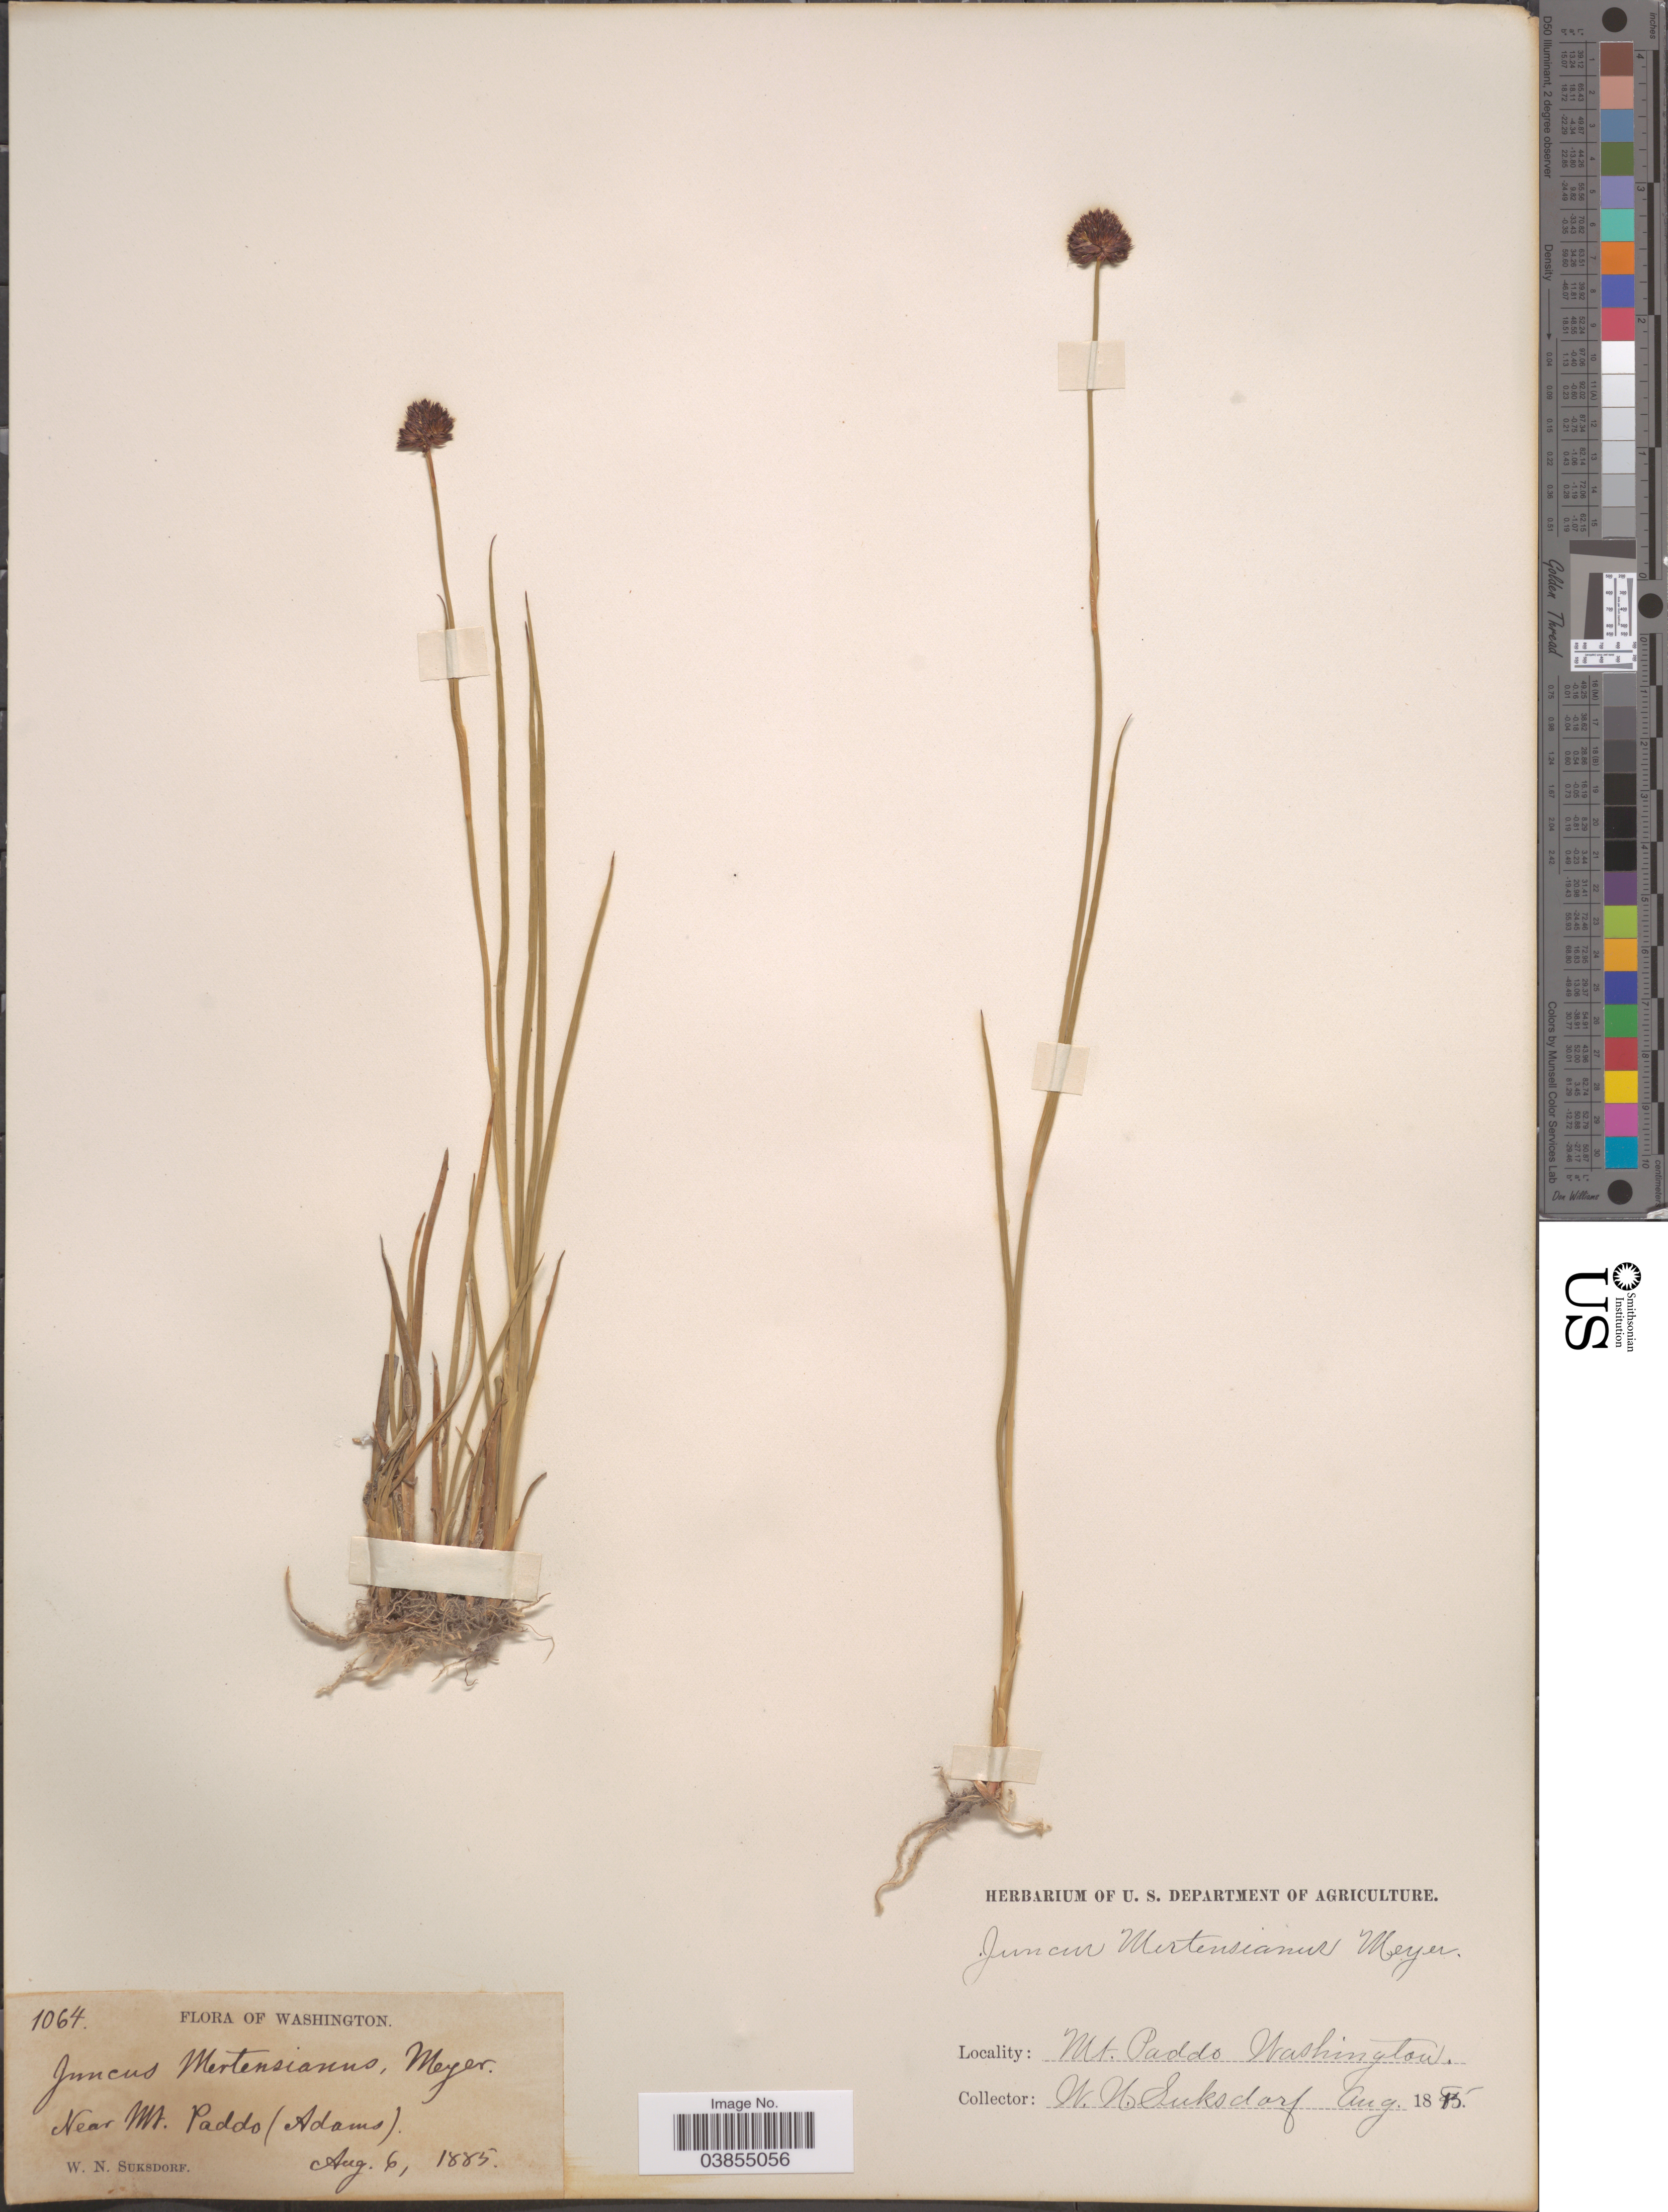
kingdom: Plantae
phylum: Tracheophyta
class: Liliopsida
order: Poales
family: Juncaceae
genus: Juncus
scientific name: Juncus mertensianus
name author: Bong.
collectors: W. N. Suksdorf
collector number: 1064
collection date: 1885-08-06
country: United States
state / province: Washington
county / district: Skamania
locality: Near Mt. Paddo (Adams).